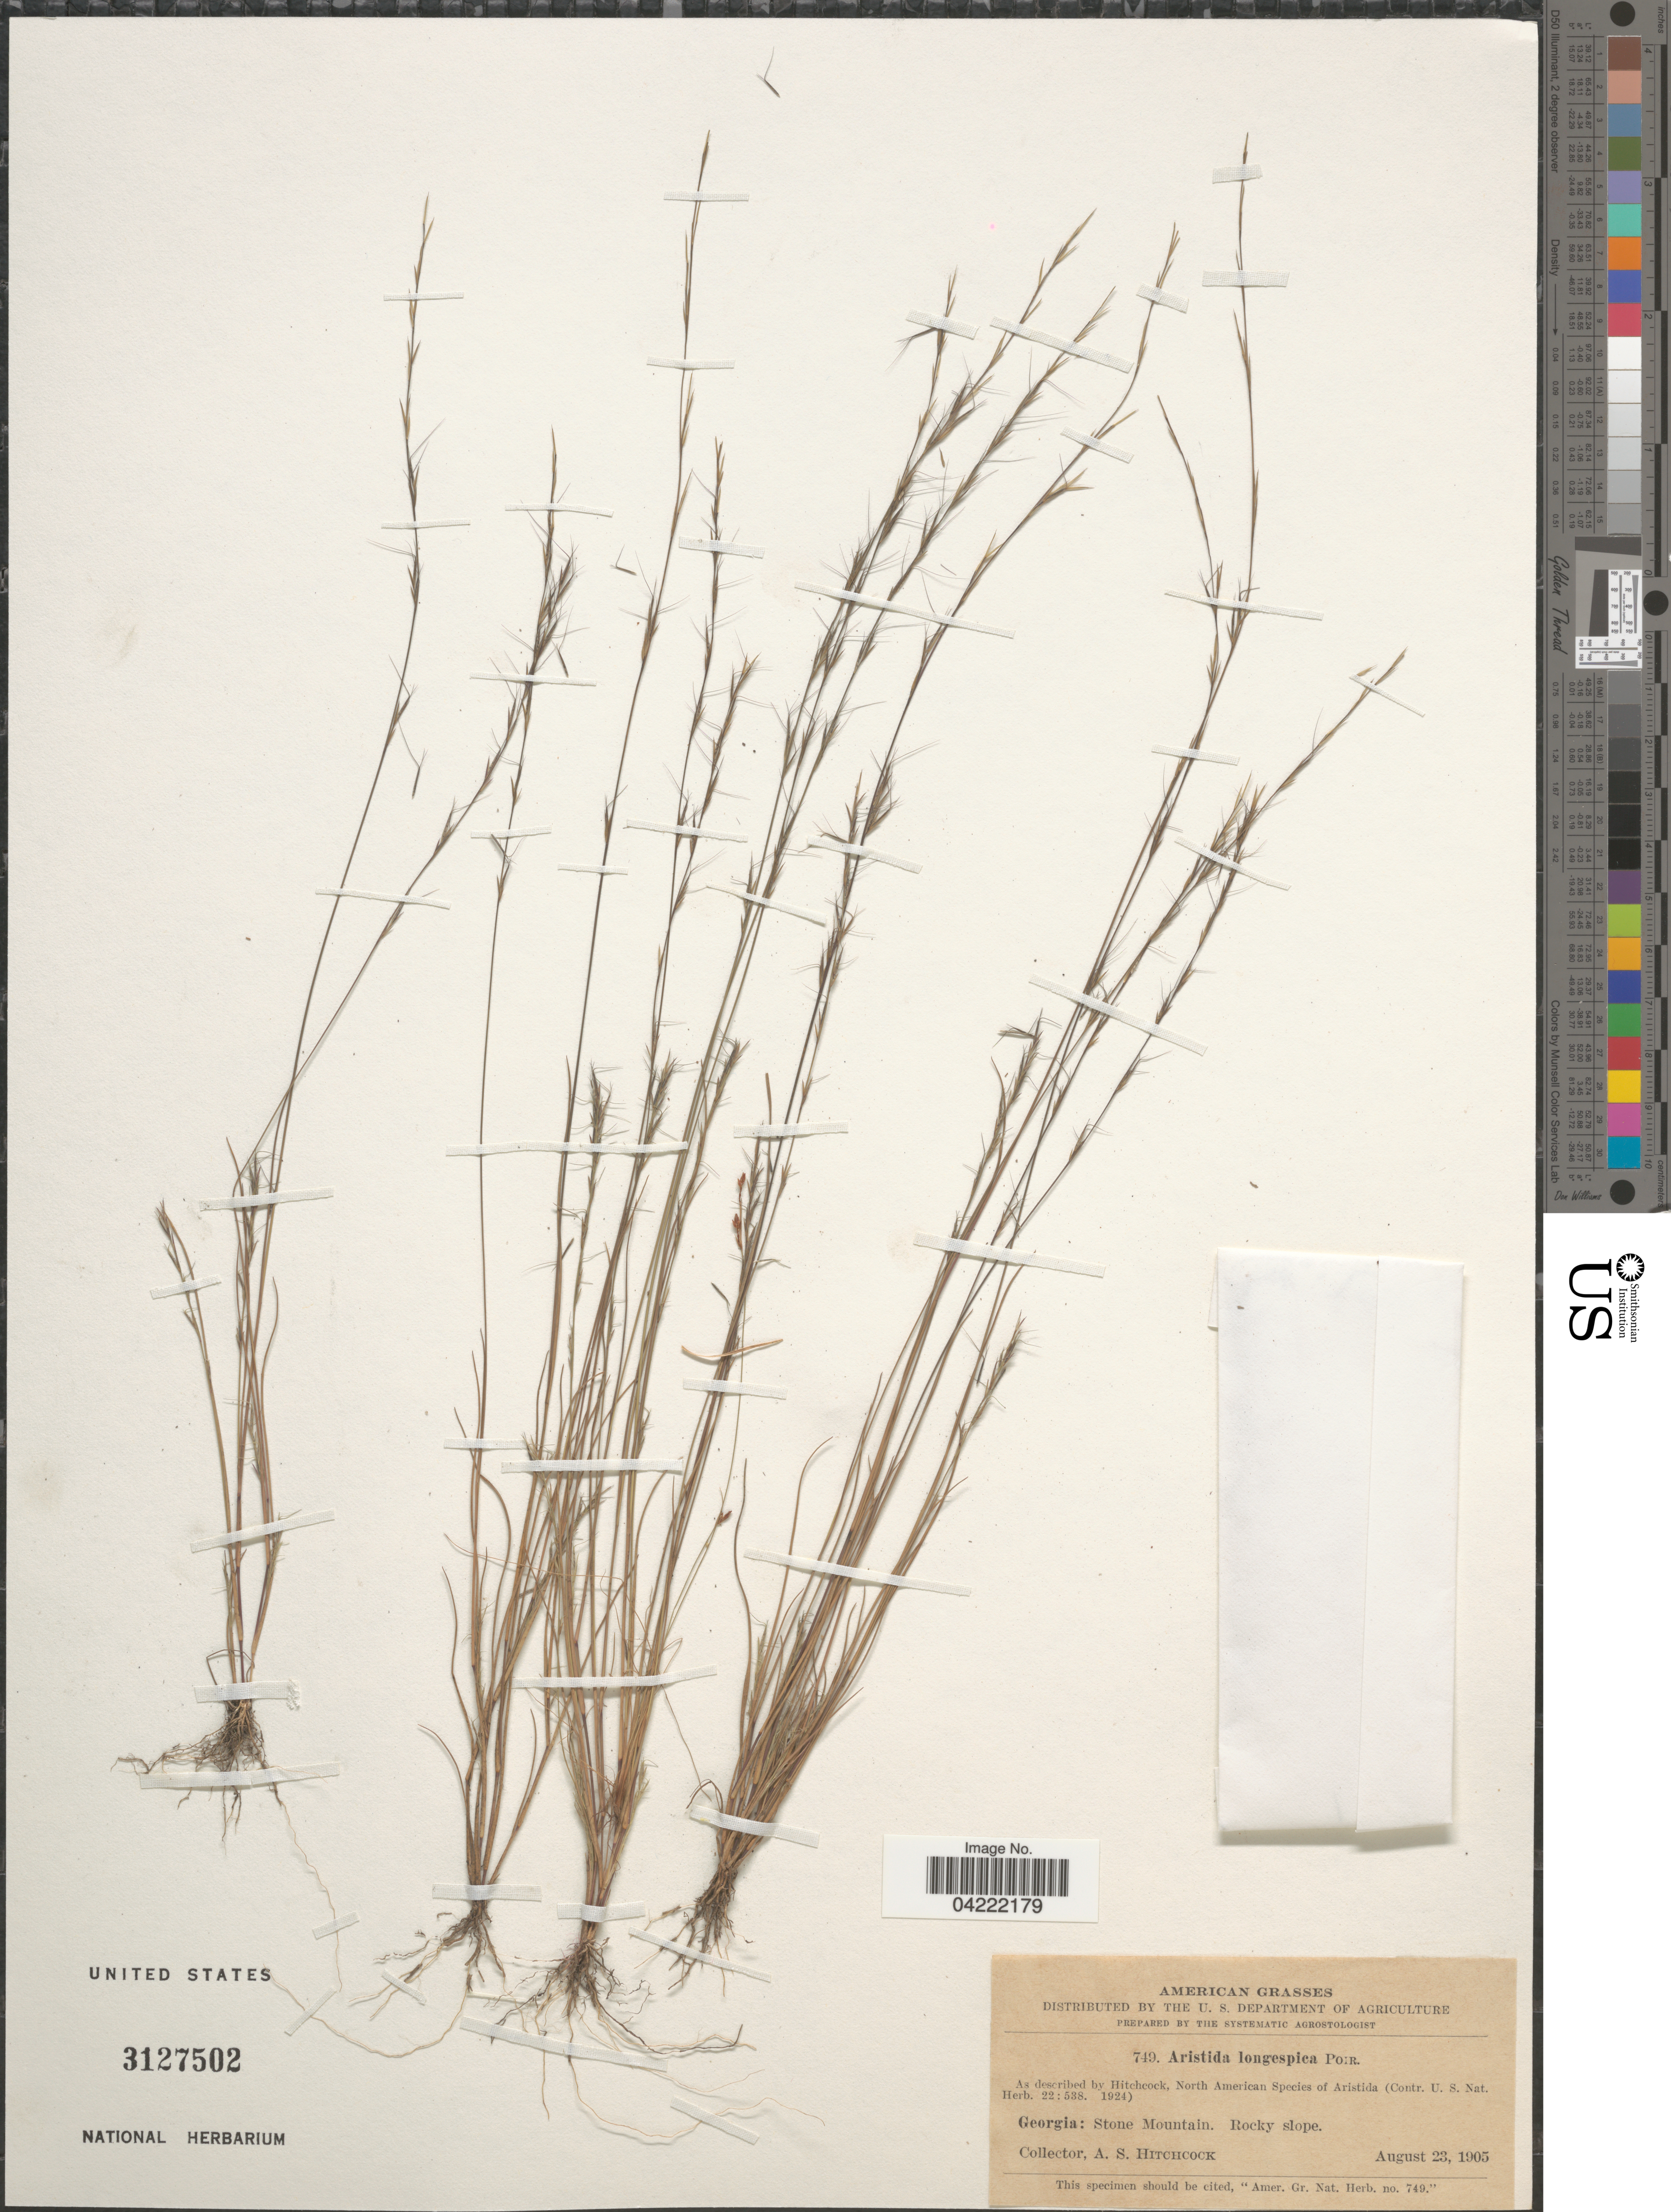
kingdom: Plantae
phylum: Tracheophyta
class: Liliopsida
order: Poales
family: Poaceae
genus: Aristida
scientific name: Aristida purpurea var. longiseta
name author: (Steud.) Vasey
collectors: A. S. Hitchcock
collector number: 749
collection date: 1905-08-23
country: United States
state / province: Georgia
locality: Stone Mountain.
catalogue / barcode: US 3127502